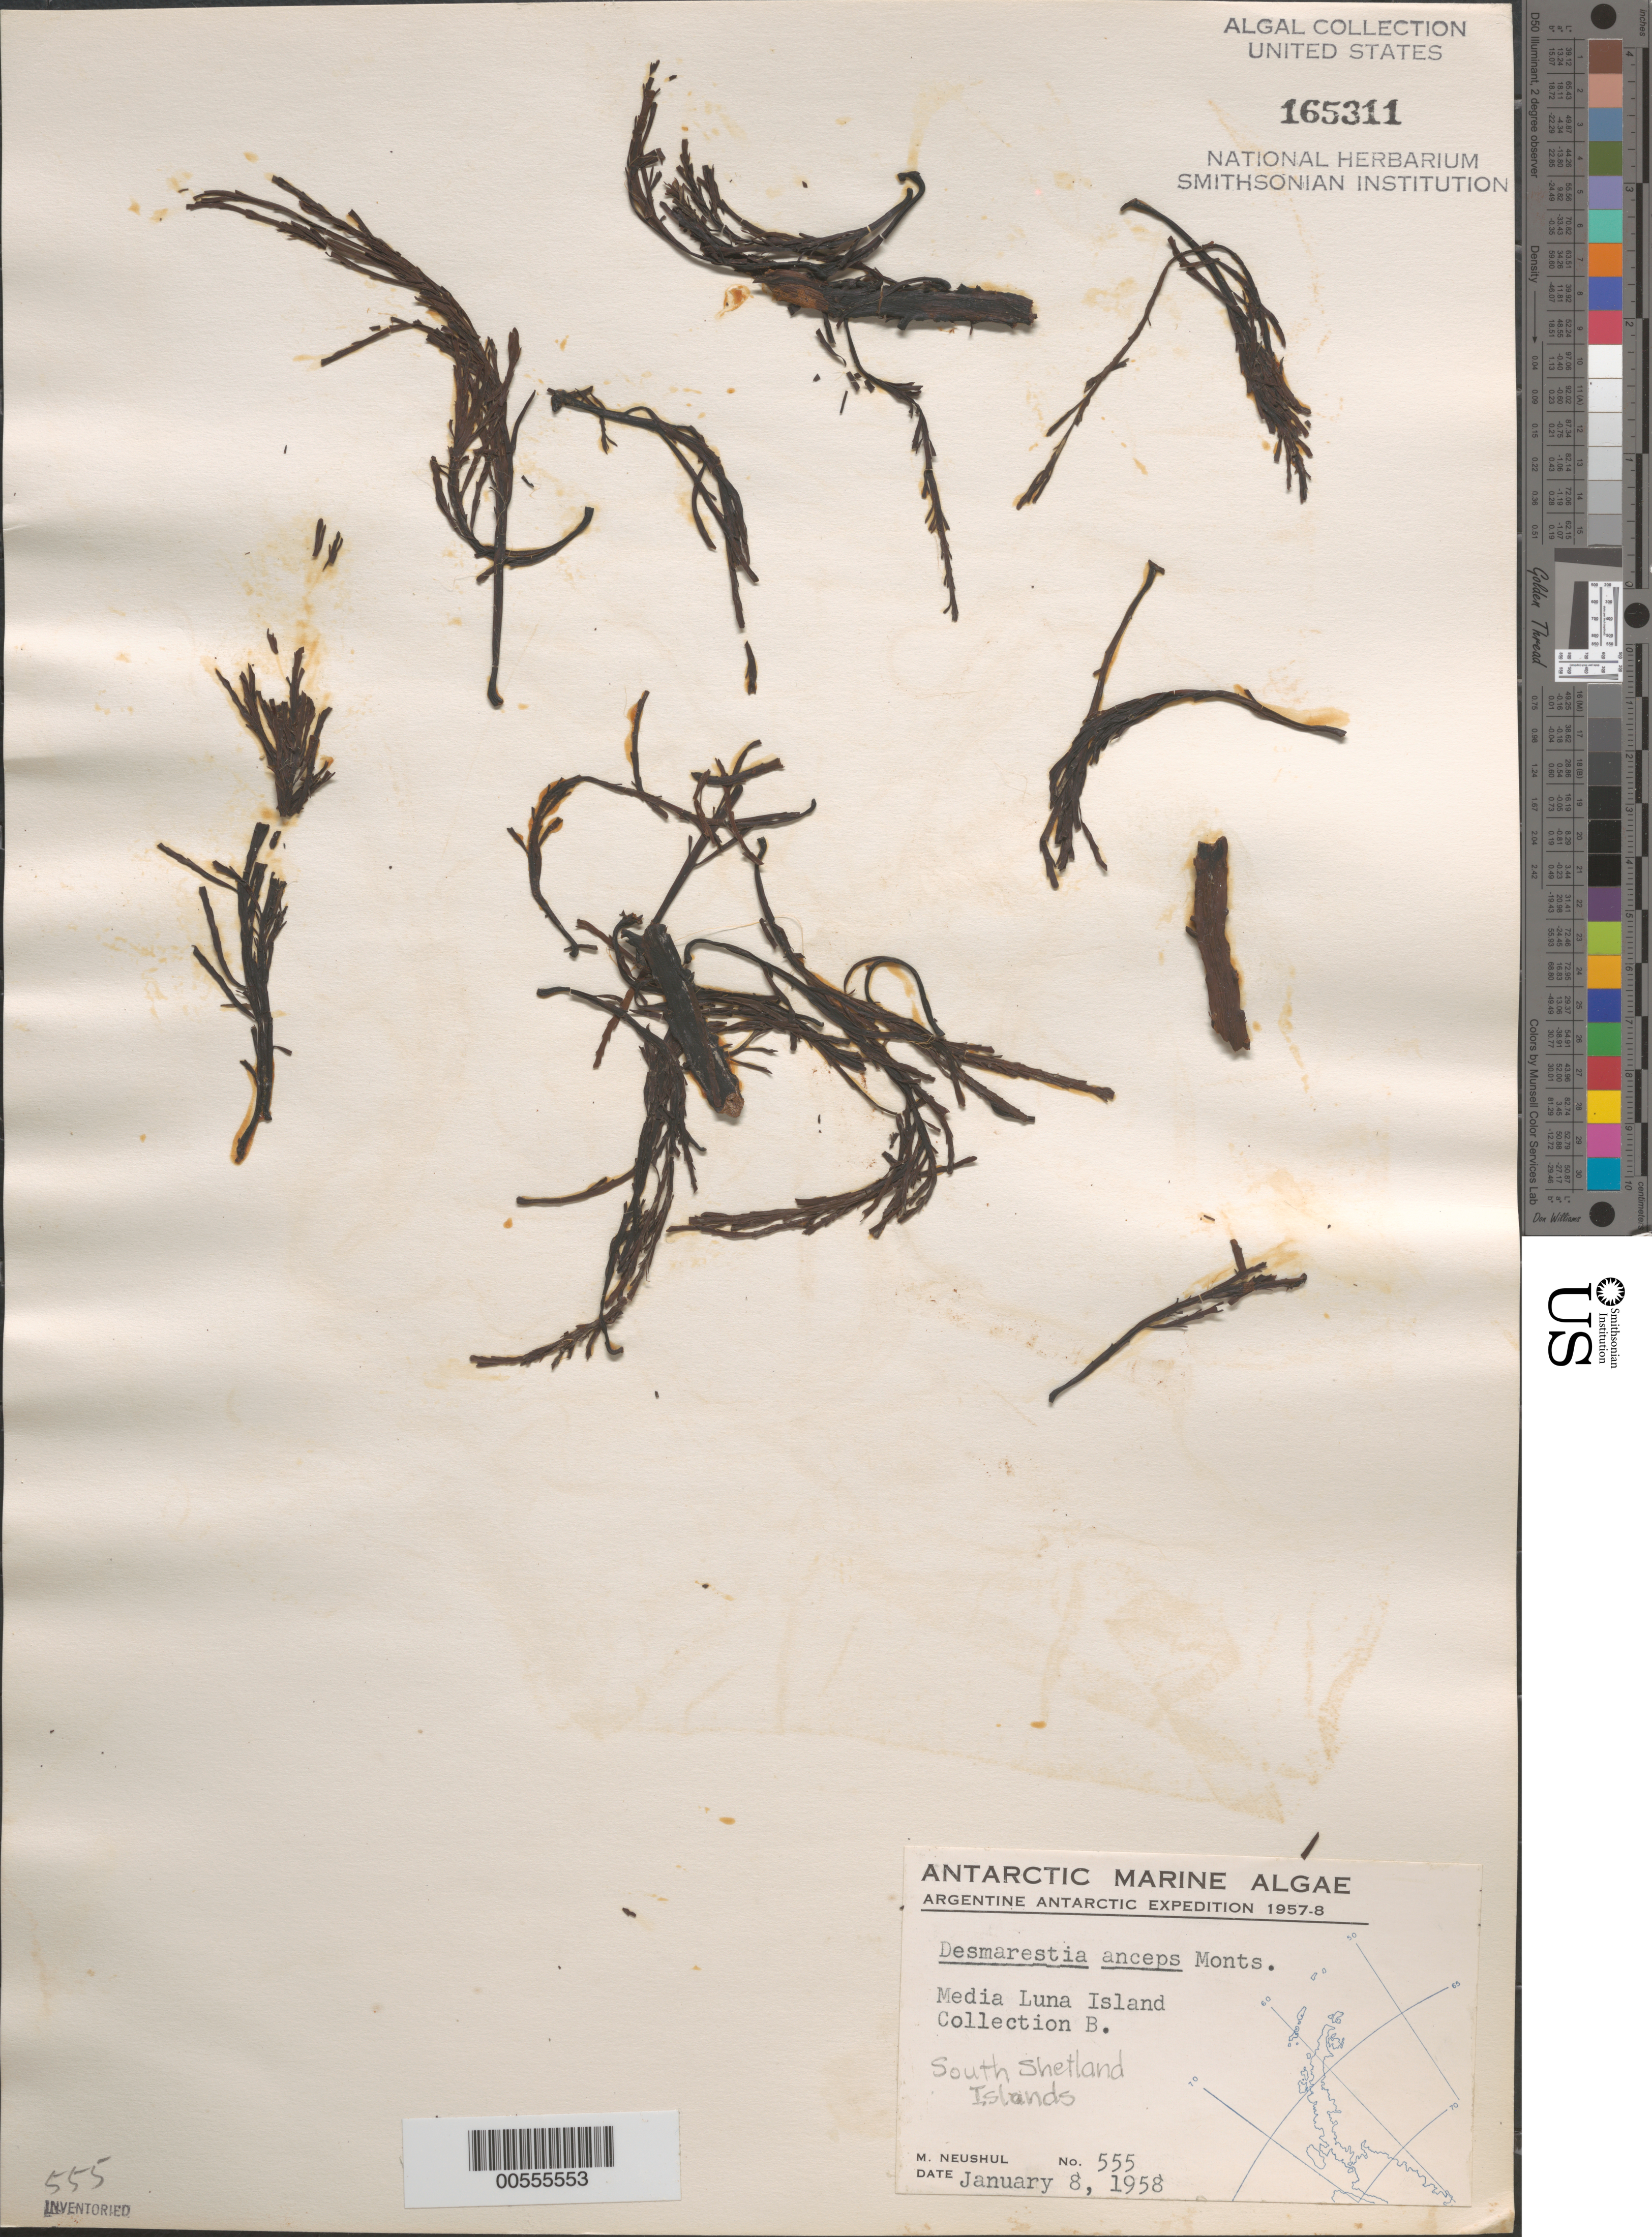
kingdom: Chromista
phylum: Ochrophyta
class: Phaeophyceae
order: Desmarestiales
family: Desmarestiaceae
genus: Desmarestia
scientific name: Desmarestia anceps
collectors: M. Neushul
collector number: Neushul 555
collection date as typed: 08 Jan 1958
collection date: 1958-01-08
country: Antarctica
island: Half Moon Island (Media Luna Island)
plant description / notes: Argentine Antarctic Expedition, 1957-1958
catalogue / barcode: US 165311